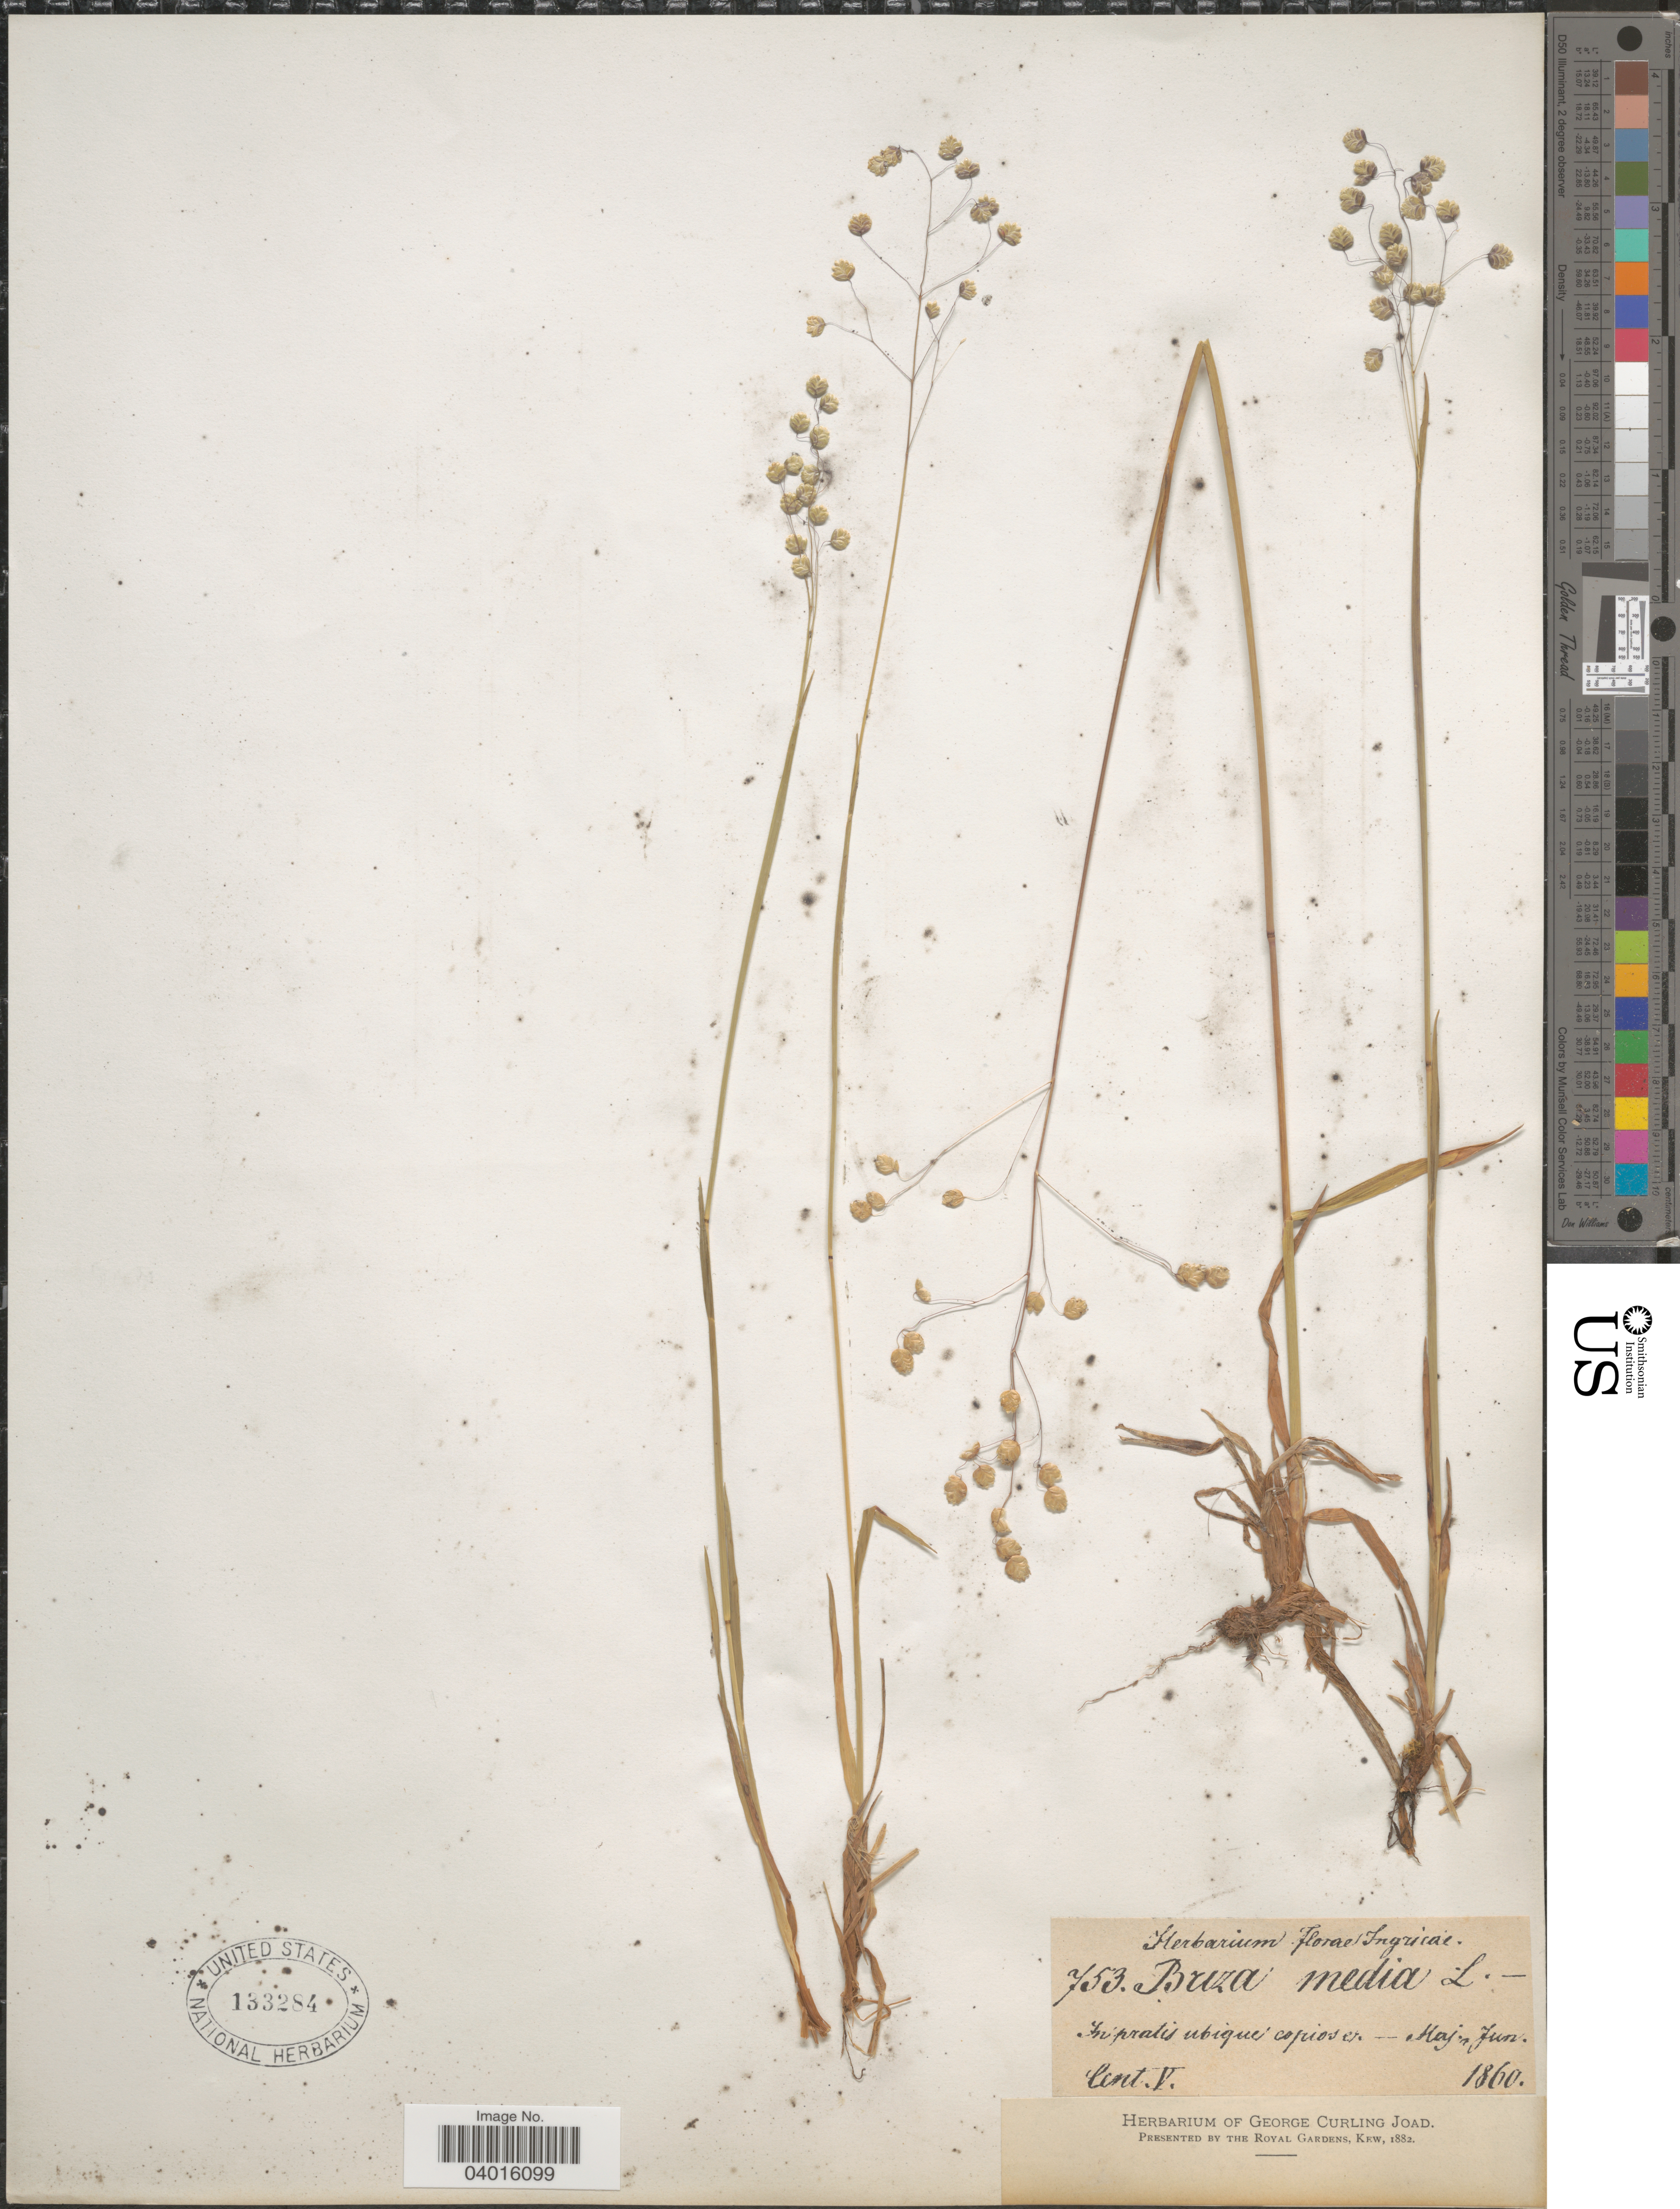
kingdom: Plantae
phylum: Tracheophyta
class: Liliopsida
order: Poales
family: Poaceae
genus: Briza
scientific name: Briza media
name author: L.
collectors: ex herb. Florae Ingricae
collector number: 753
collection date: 1860-05/1860-06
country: Ukraine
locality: In pratis ubique copiose.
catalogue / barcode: US 133284